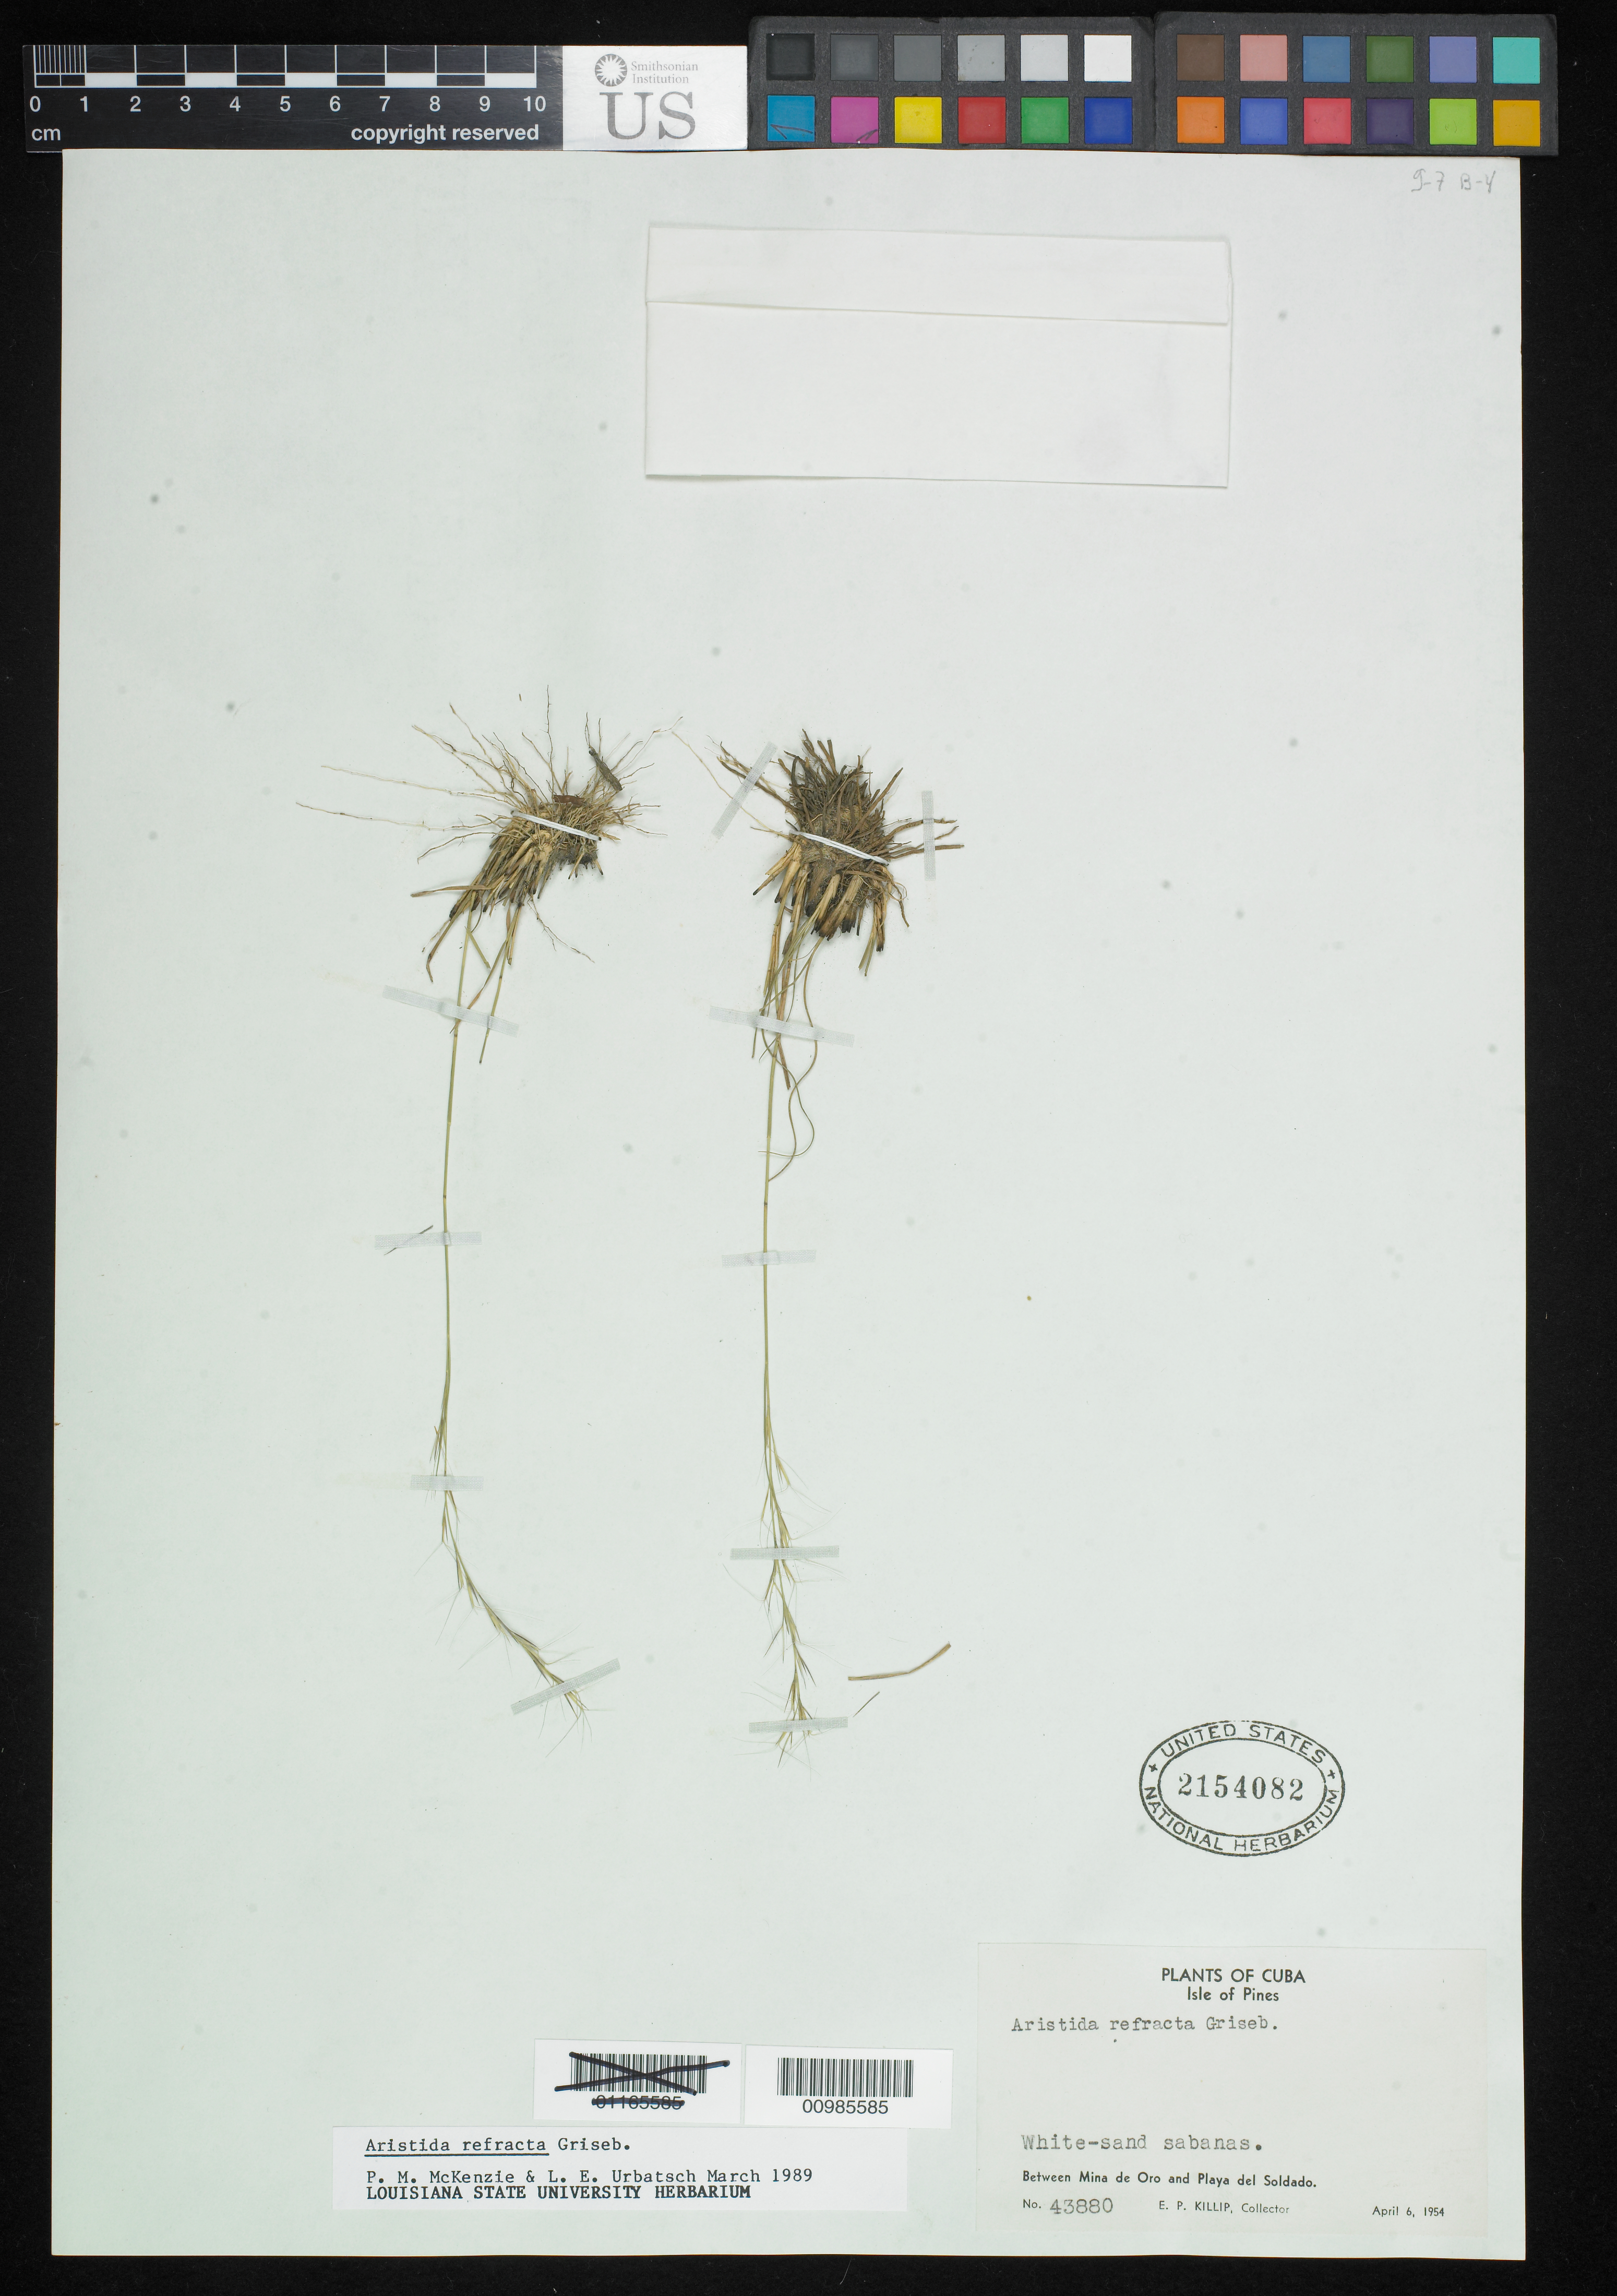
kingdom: Plantae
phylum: Tracheophyta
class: Liliopsida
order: Poales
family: Poaceae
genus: Aristida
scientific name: Aristida refracta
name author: Griseb.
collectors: E. P. Killip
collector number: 43880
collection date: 1954-04-06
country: Cuba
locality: Isle of Pines. Between Mina de Oro and Playa del Soldado.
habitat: White-sand sabanas.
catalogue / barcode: US 2154082